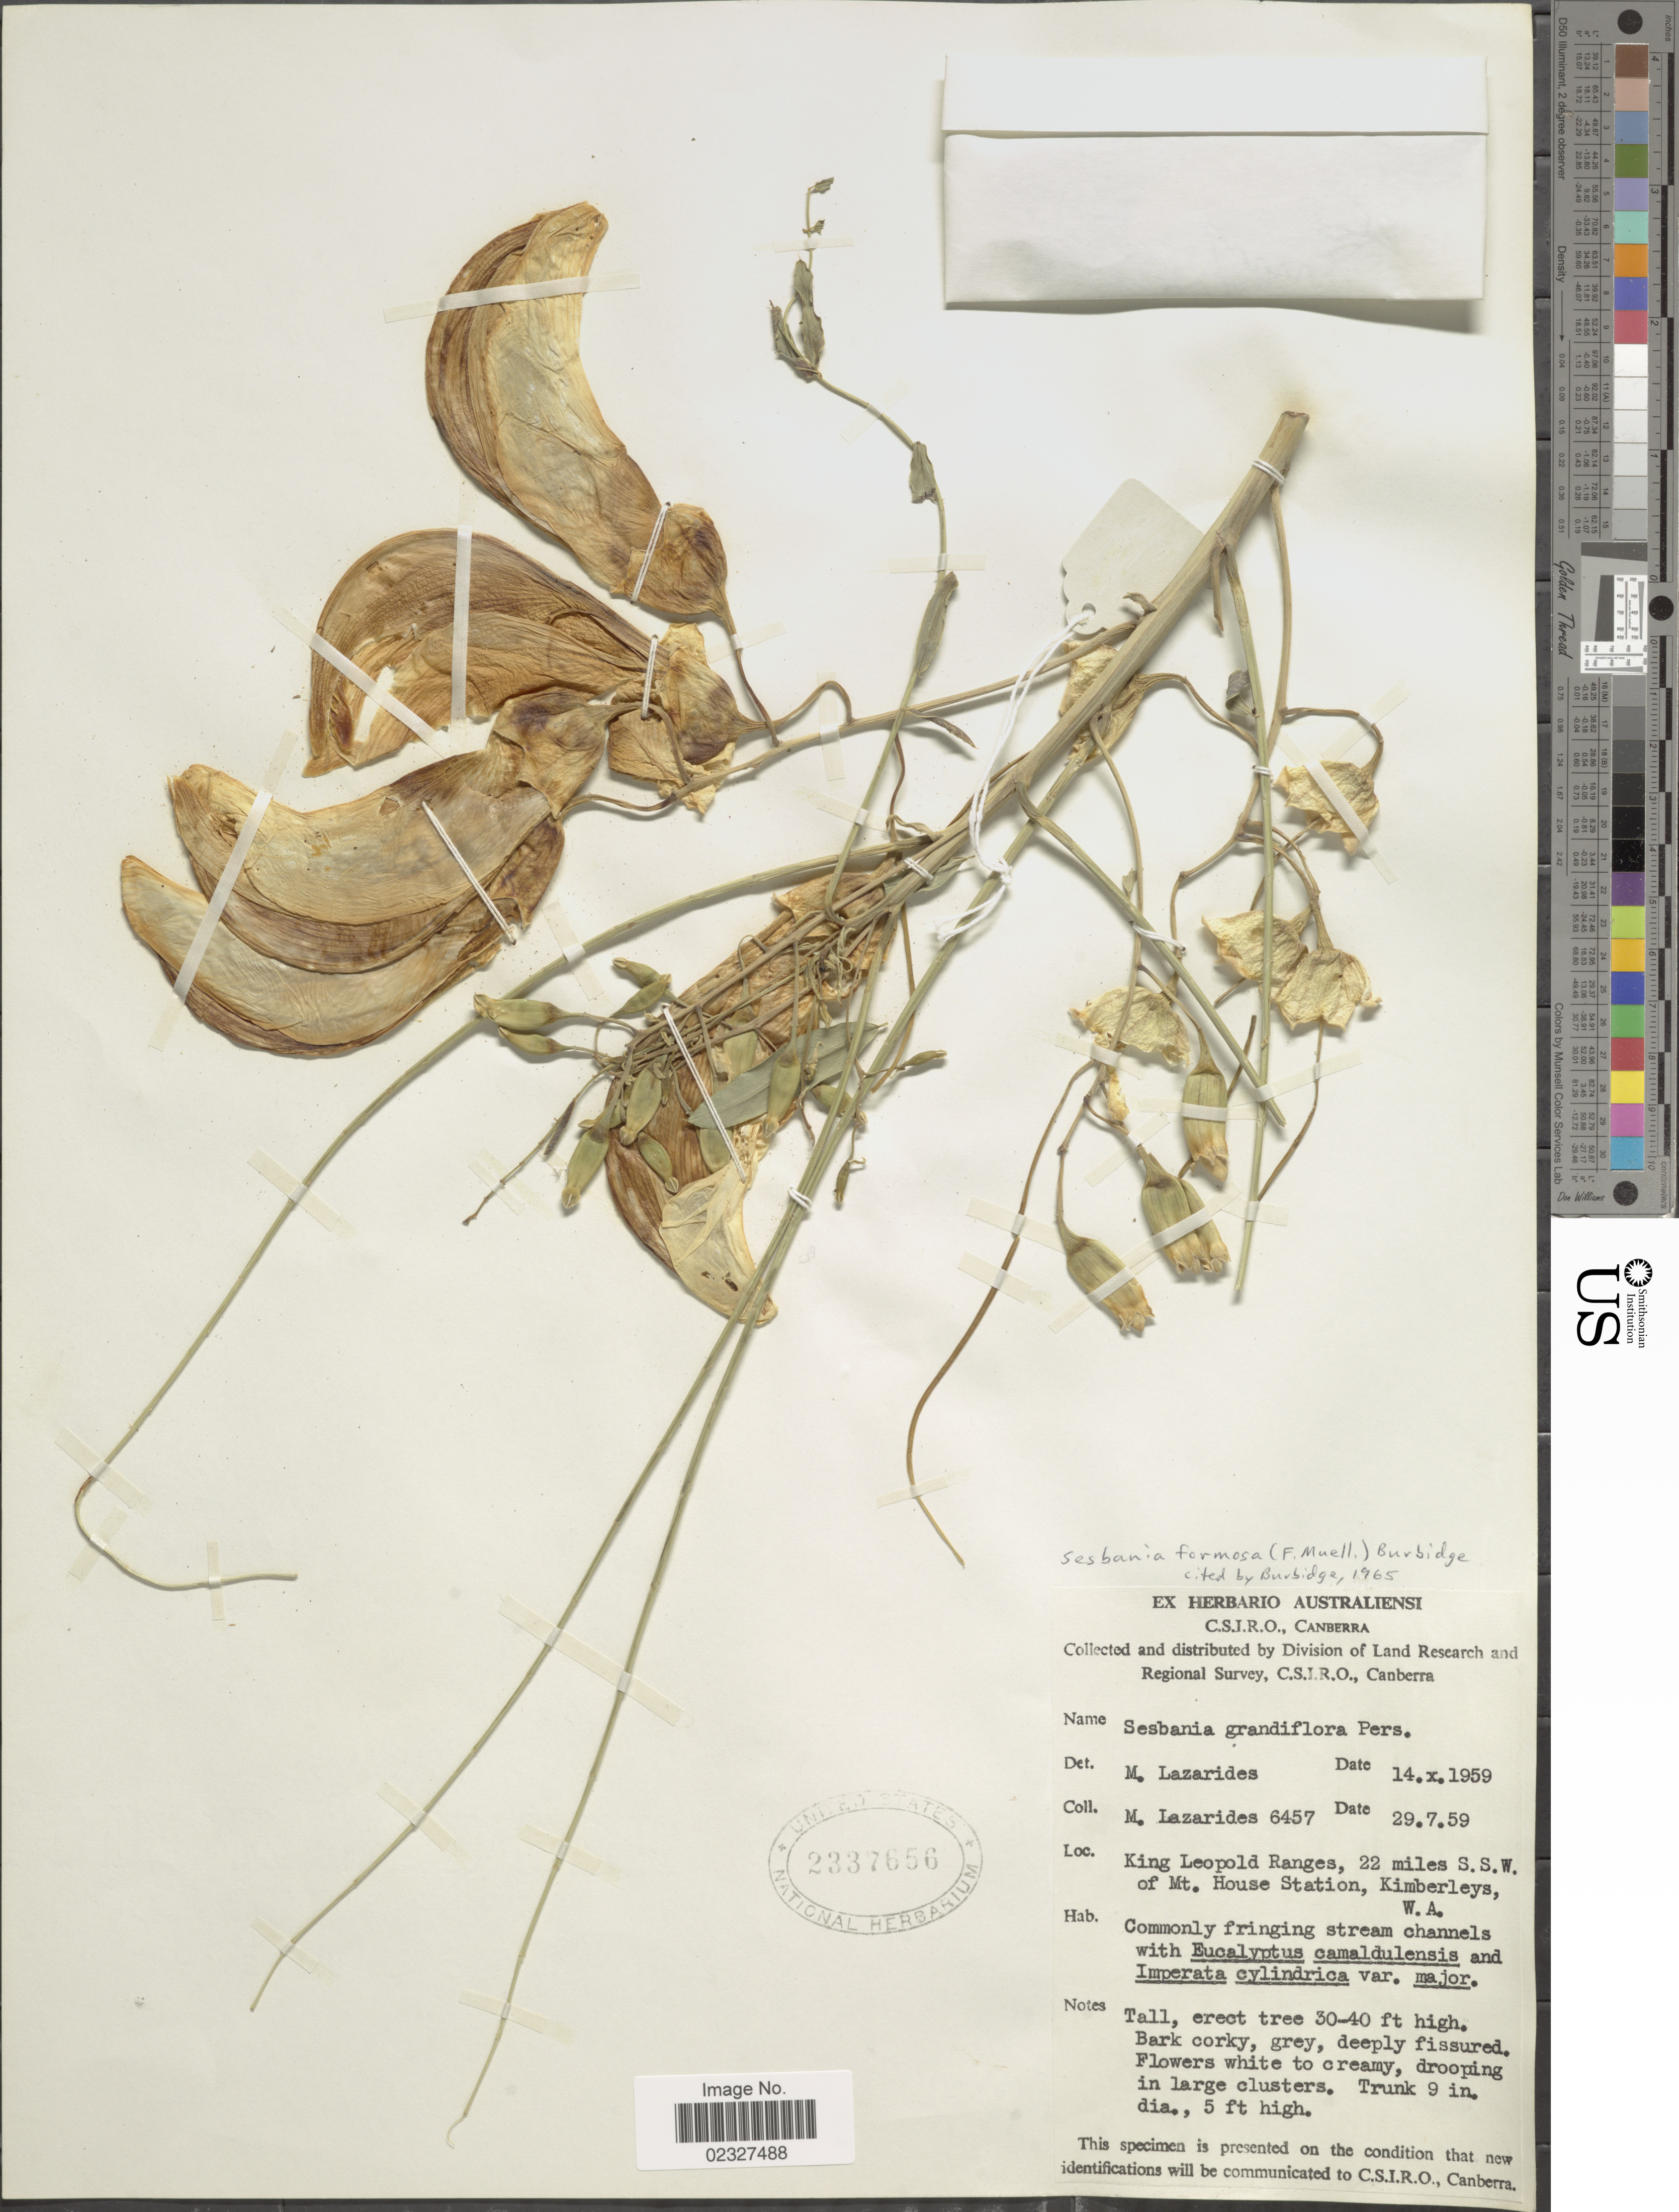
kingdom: Plantae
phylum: Tracheophyta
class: Magnoliopsida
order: Fabales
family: Fabaceae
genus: Sesbania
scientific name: Sesbania formosa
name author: (F. Muell.) N.T. Burb.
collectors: M. Lazarides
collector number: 6457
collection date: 1959-07-29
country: Australia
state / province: Western Australia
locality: King Leopold Ranges, 22 miles S.S.W. of Mt. House Station, Kimberleys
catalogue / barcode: US 2337656